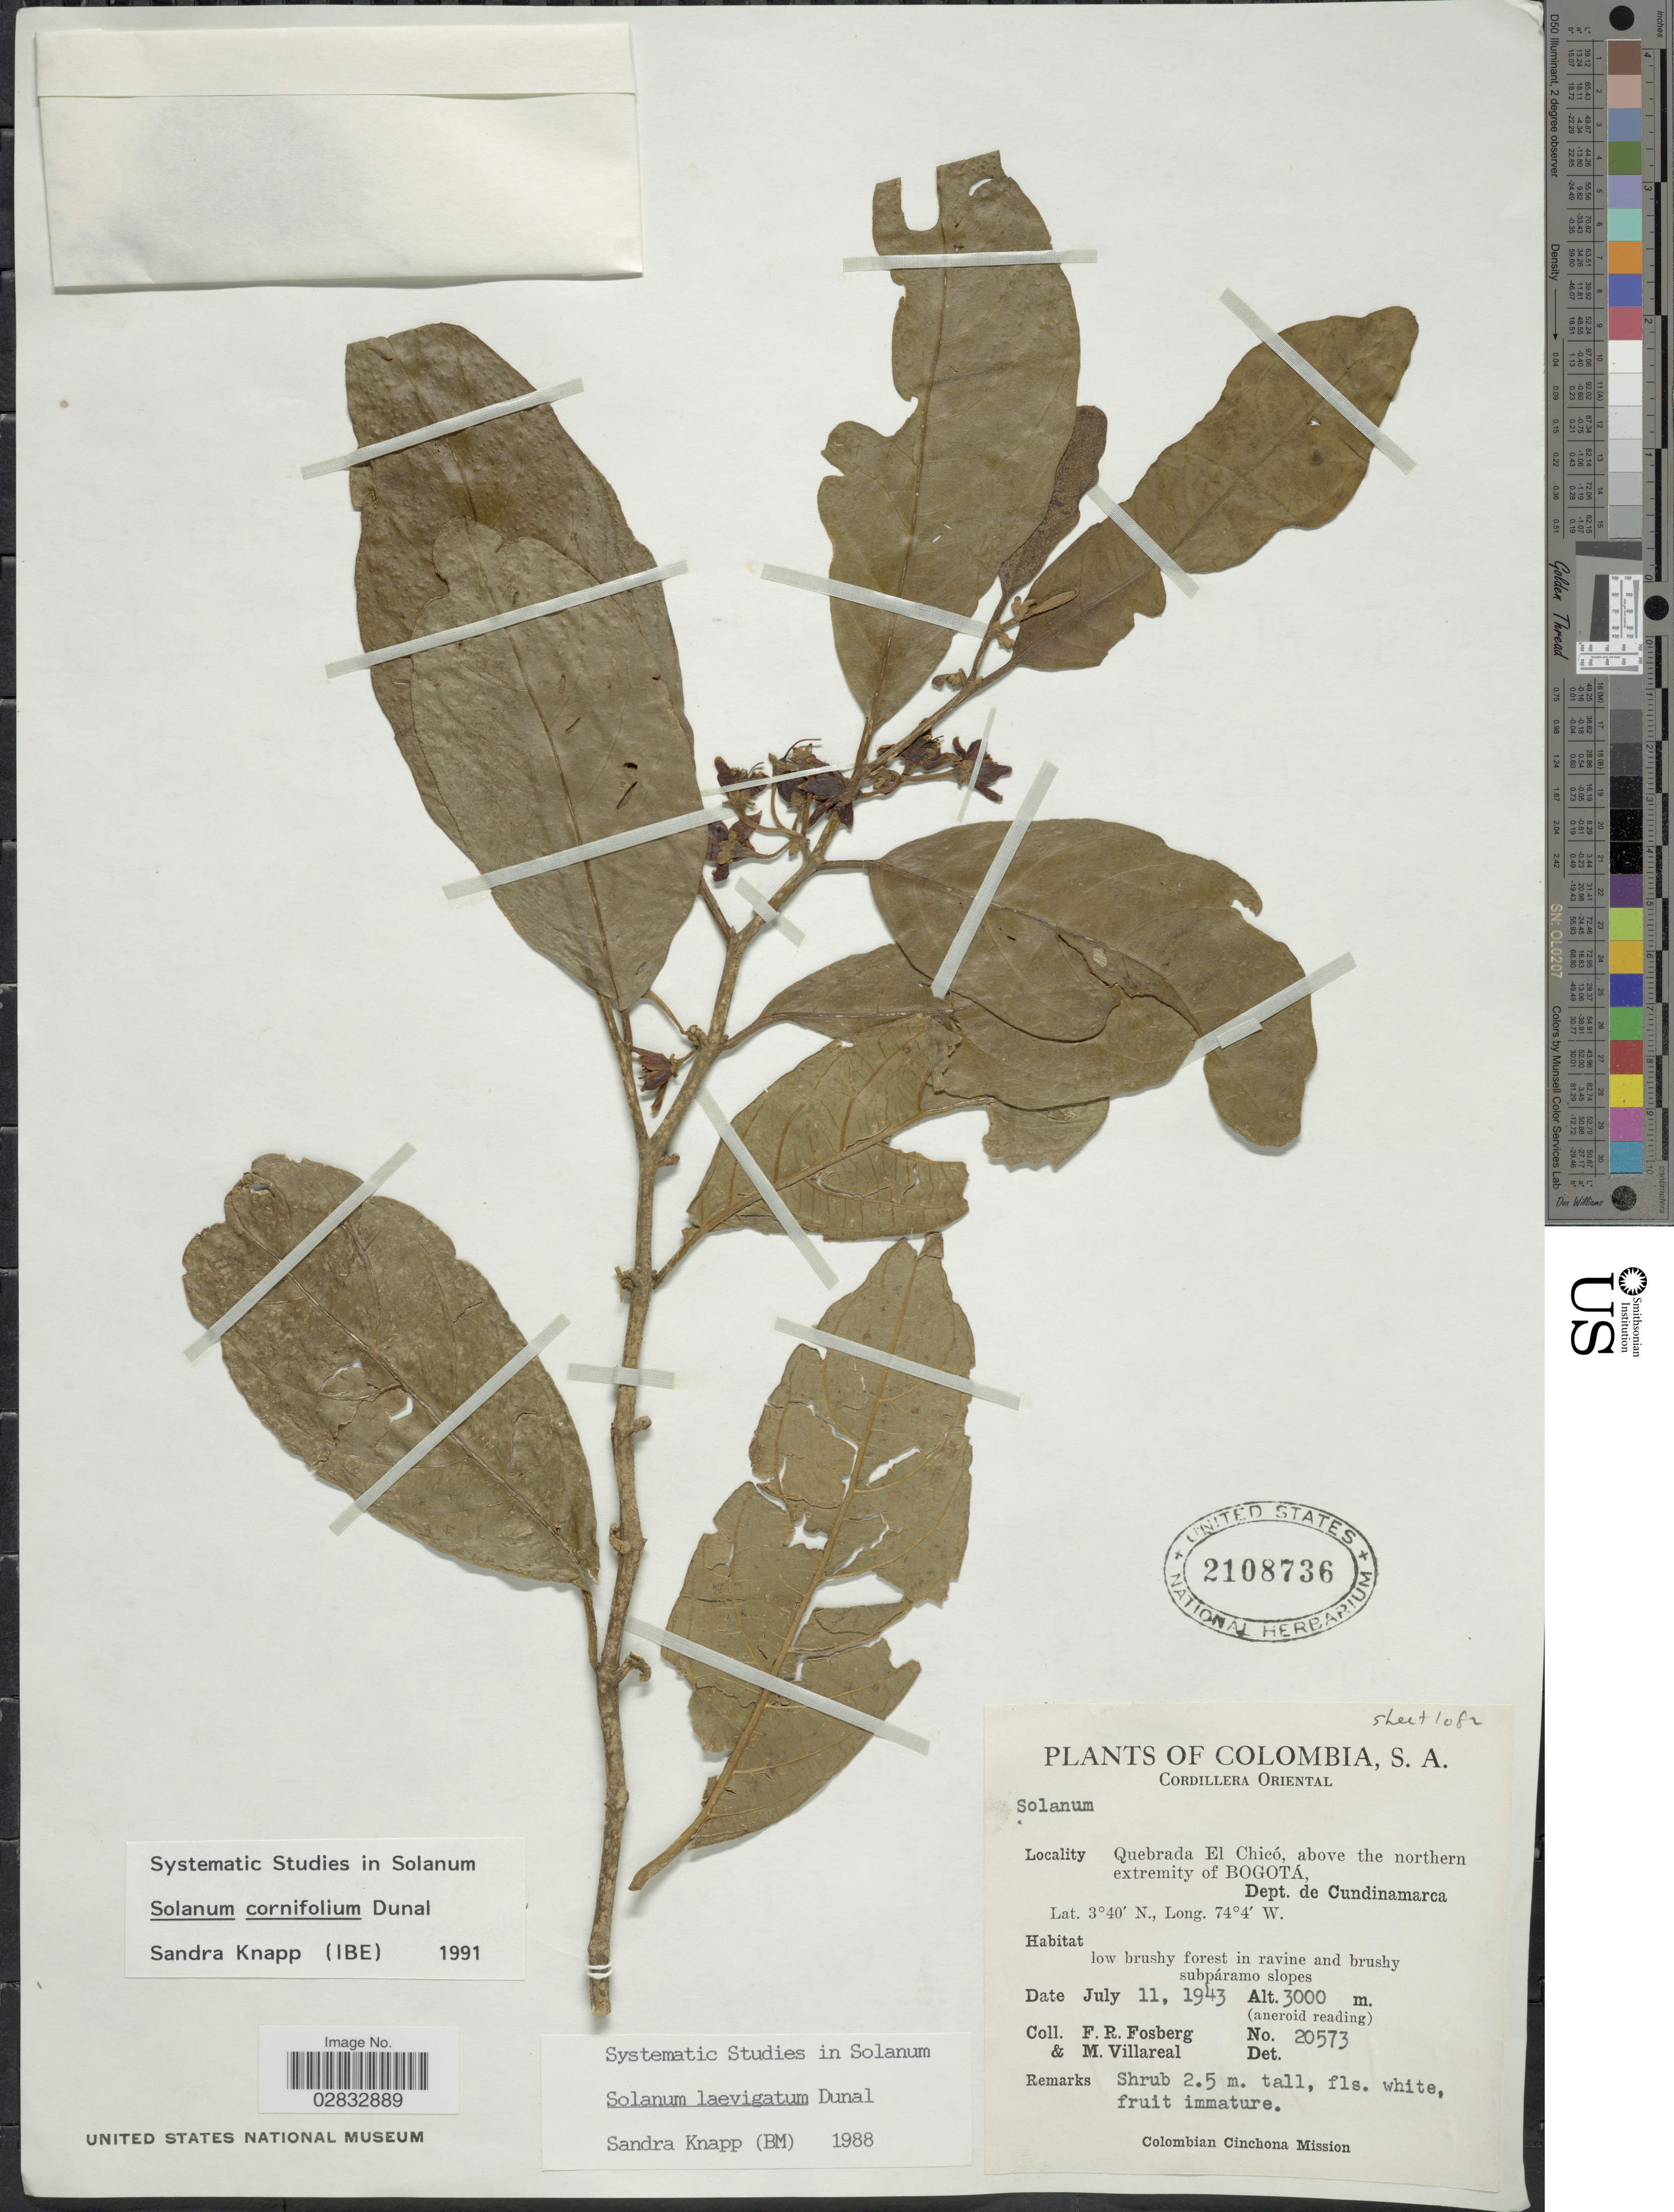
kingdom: Plantae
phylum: Tracheophyta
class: Magnoliopsida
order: Solanales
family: Solanaceae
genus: Solanum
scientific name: Solanum cornifolium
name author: Dunal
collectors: F. R. Fosberg & M. Villareal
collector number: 20573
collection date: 1943-07-11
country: Colombia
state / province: Cundinamarca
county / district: Cordillera Oriental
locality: Quebrada El Chicó, above the northern extremity of Bogotá.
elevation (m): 3000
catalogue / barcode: US 2108736